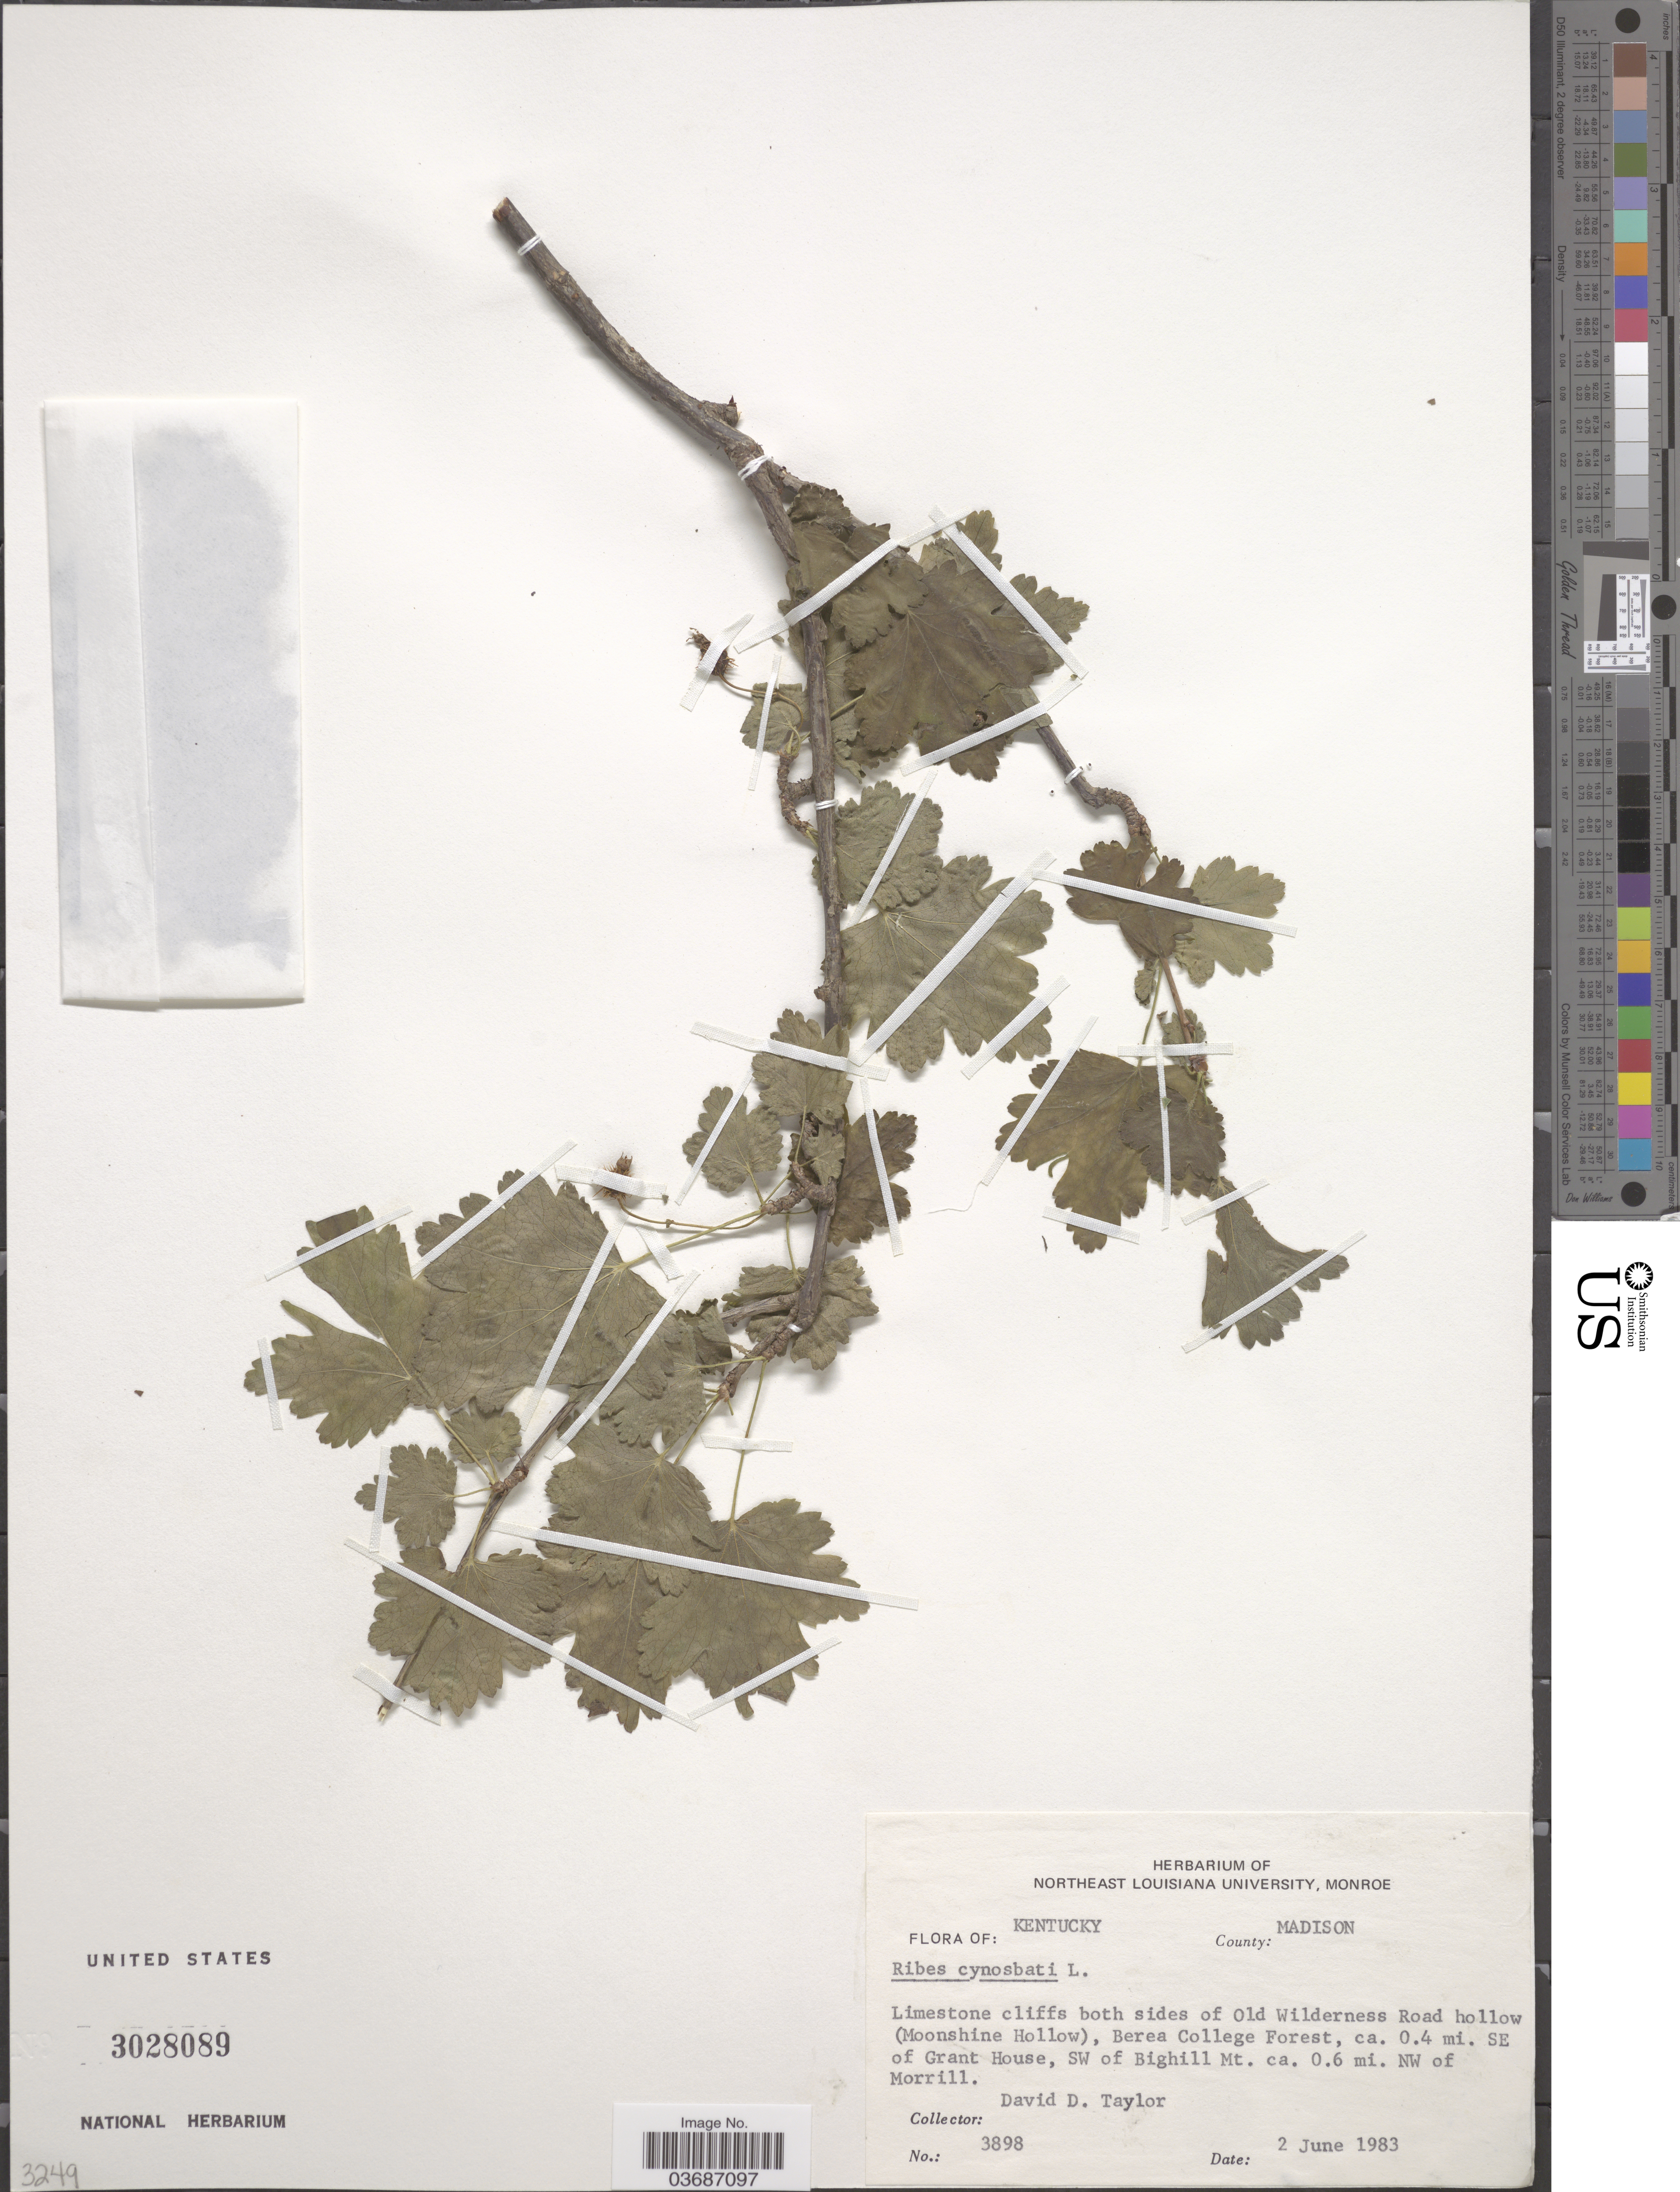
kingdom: Plantae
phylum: Tracheophyta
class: Magnoliopsida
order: Saxifragales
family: Grossulariaceae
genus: Ribes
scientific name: Ribes cynosbati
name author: L.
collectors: D. Taylor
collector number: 3898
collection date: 1983-06-02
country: United States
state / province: Kentucky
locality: County: Madison. Limestone cliffs both sides of Old Wilderness Road hollow (Moonshine Hollow), Berea College Forest, ca. 0.4 mi. SE of Grant House, SW of Bighill Mt. ca. 0.6 mi. NW of Morrill.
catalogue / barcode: US 3028089